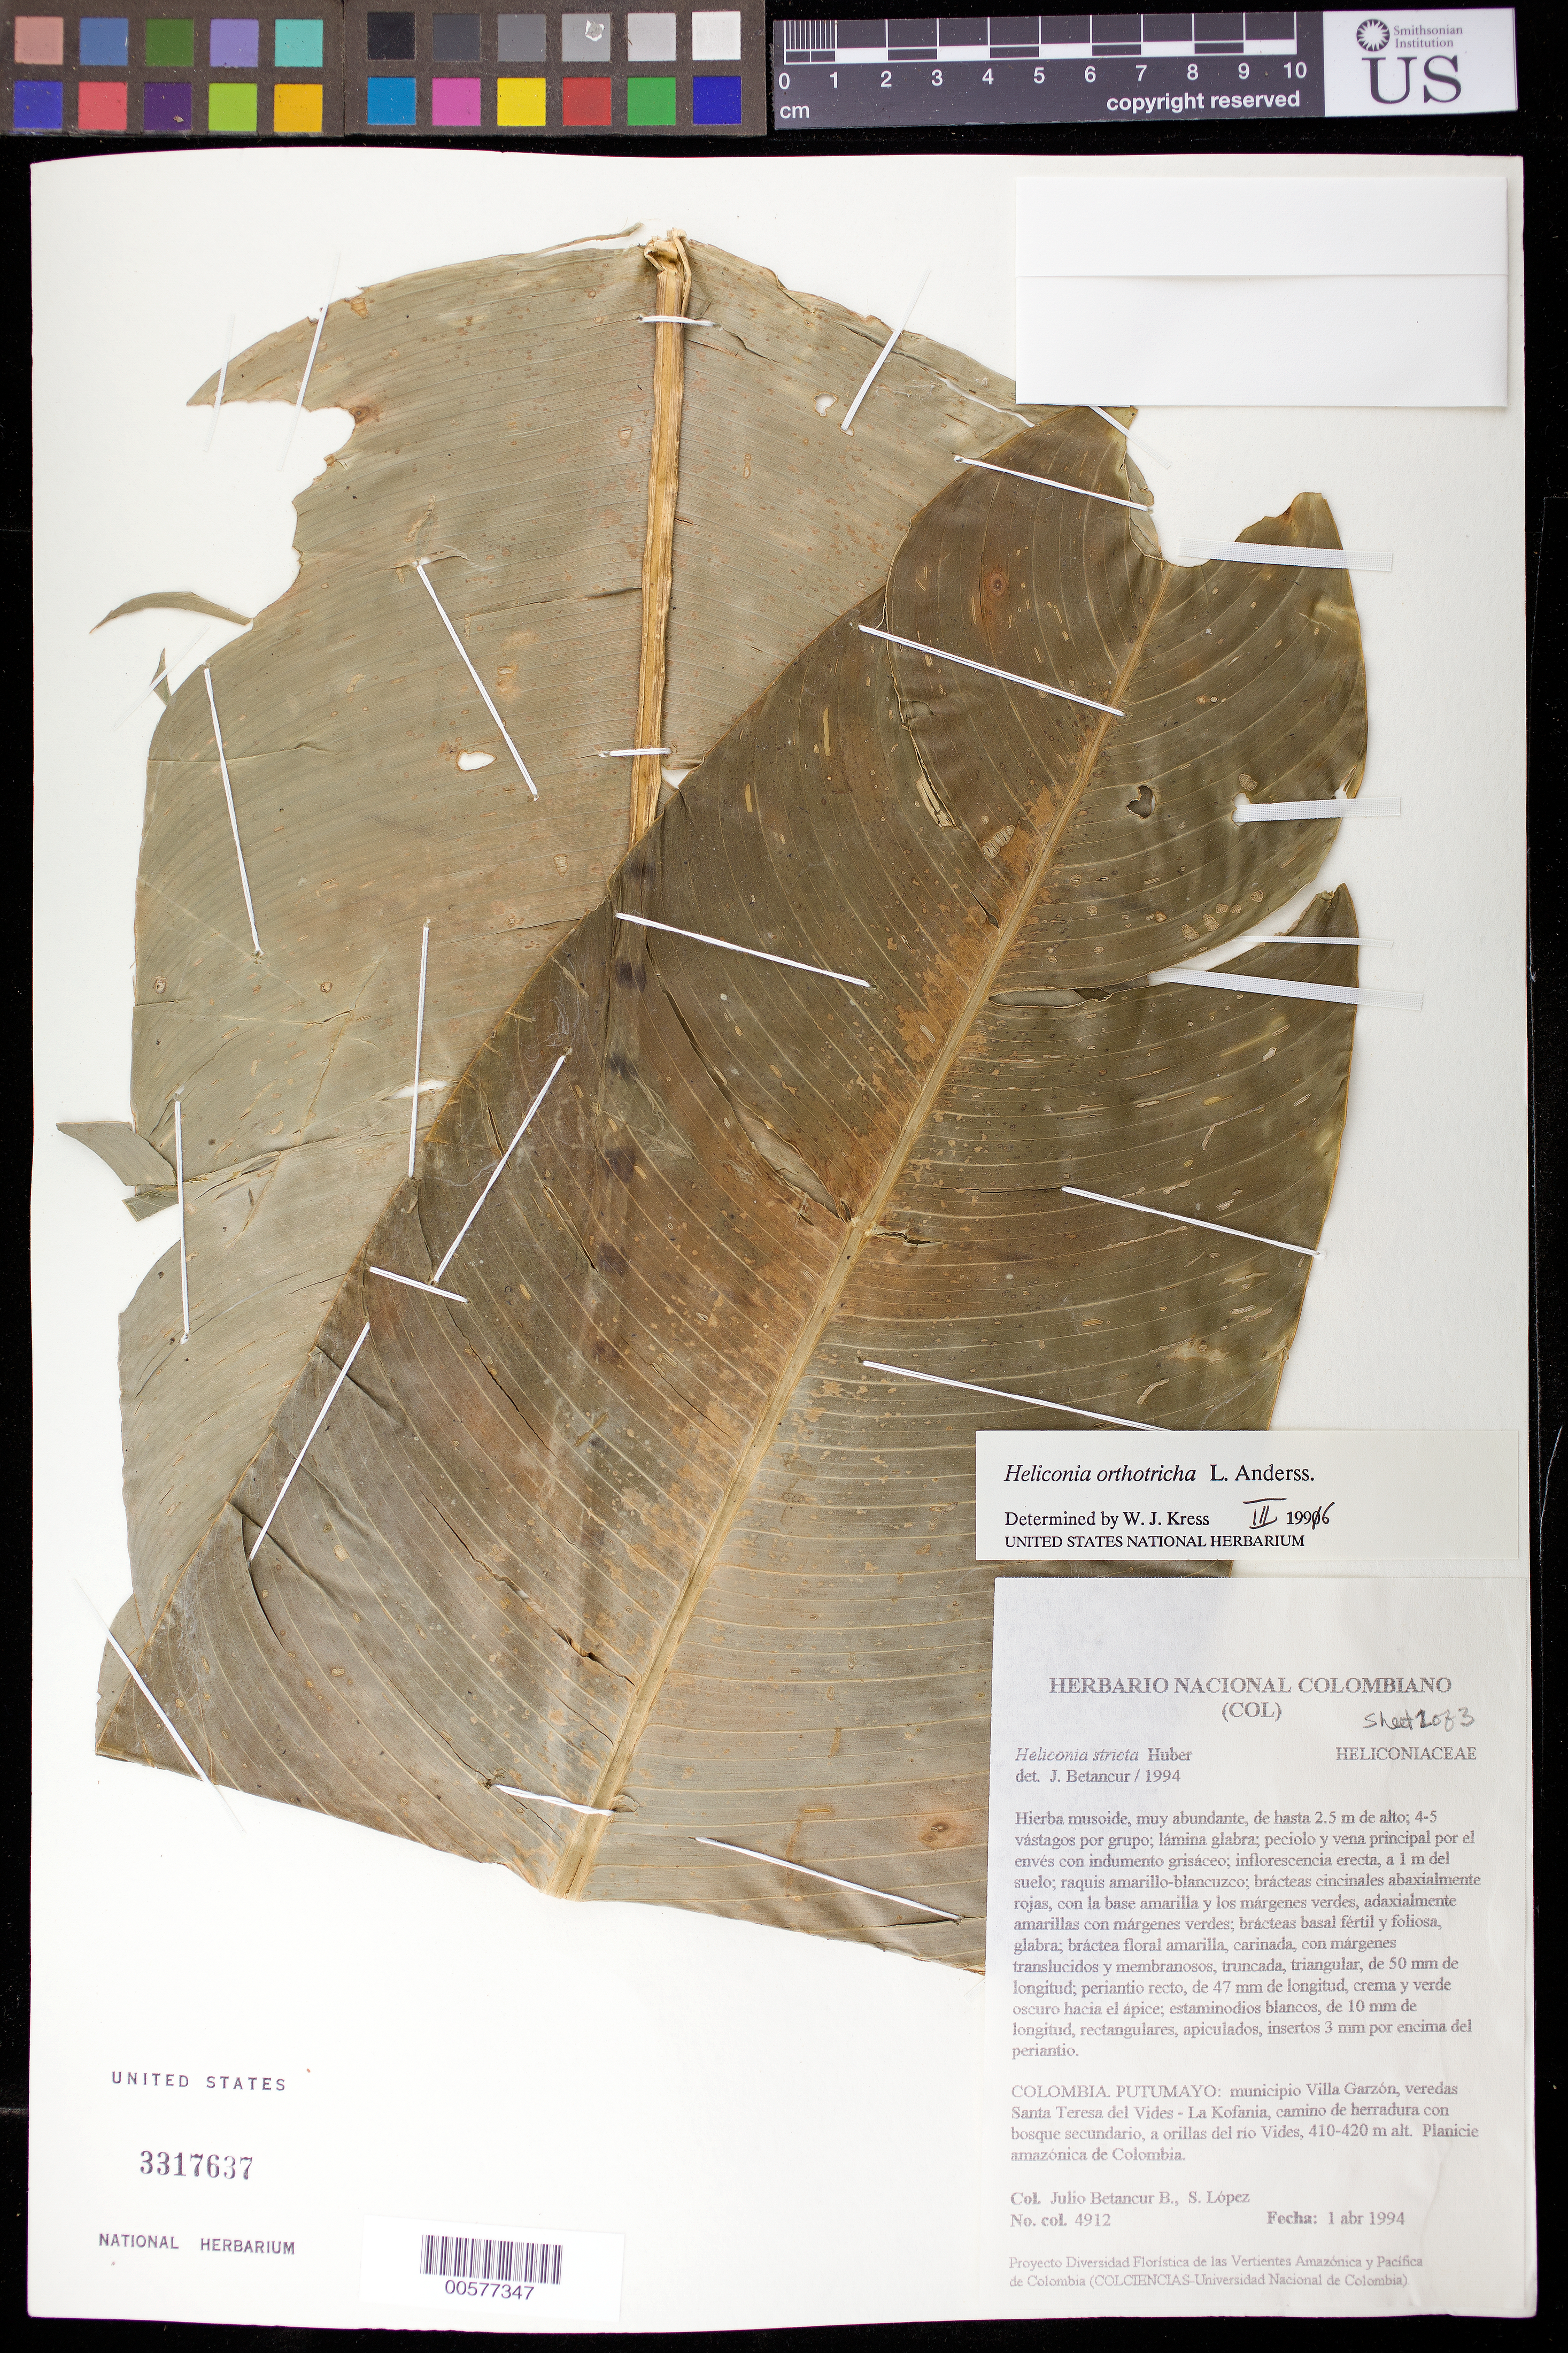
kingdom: Plantae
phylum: Tracheophyta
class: Liliopsida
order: Zingiberales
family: Heliconiaceae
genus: Heliconia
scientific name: Heliconia orthotricha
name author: L. Andersson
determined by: Kress, W. J., (US), Smithsonian Institution - National Museum of Natural History (UNITED STATES)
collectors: J. C. Betancur & S. Lopez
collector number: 4912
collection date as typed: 01 Apr 1994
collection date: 1994-04-01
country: Colombia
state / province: Putumayo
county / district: Villa Garzon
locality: Along Santa Teresa del Vides and La Kofania trails, pack animal trail with secondary forest, next to Rio Vides, Amazonian plain in Columbia.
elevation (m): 410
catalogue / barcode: US 3317637